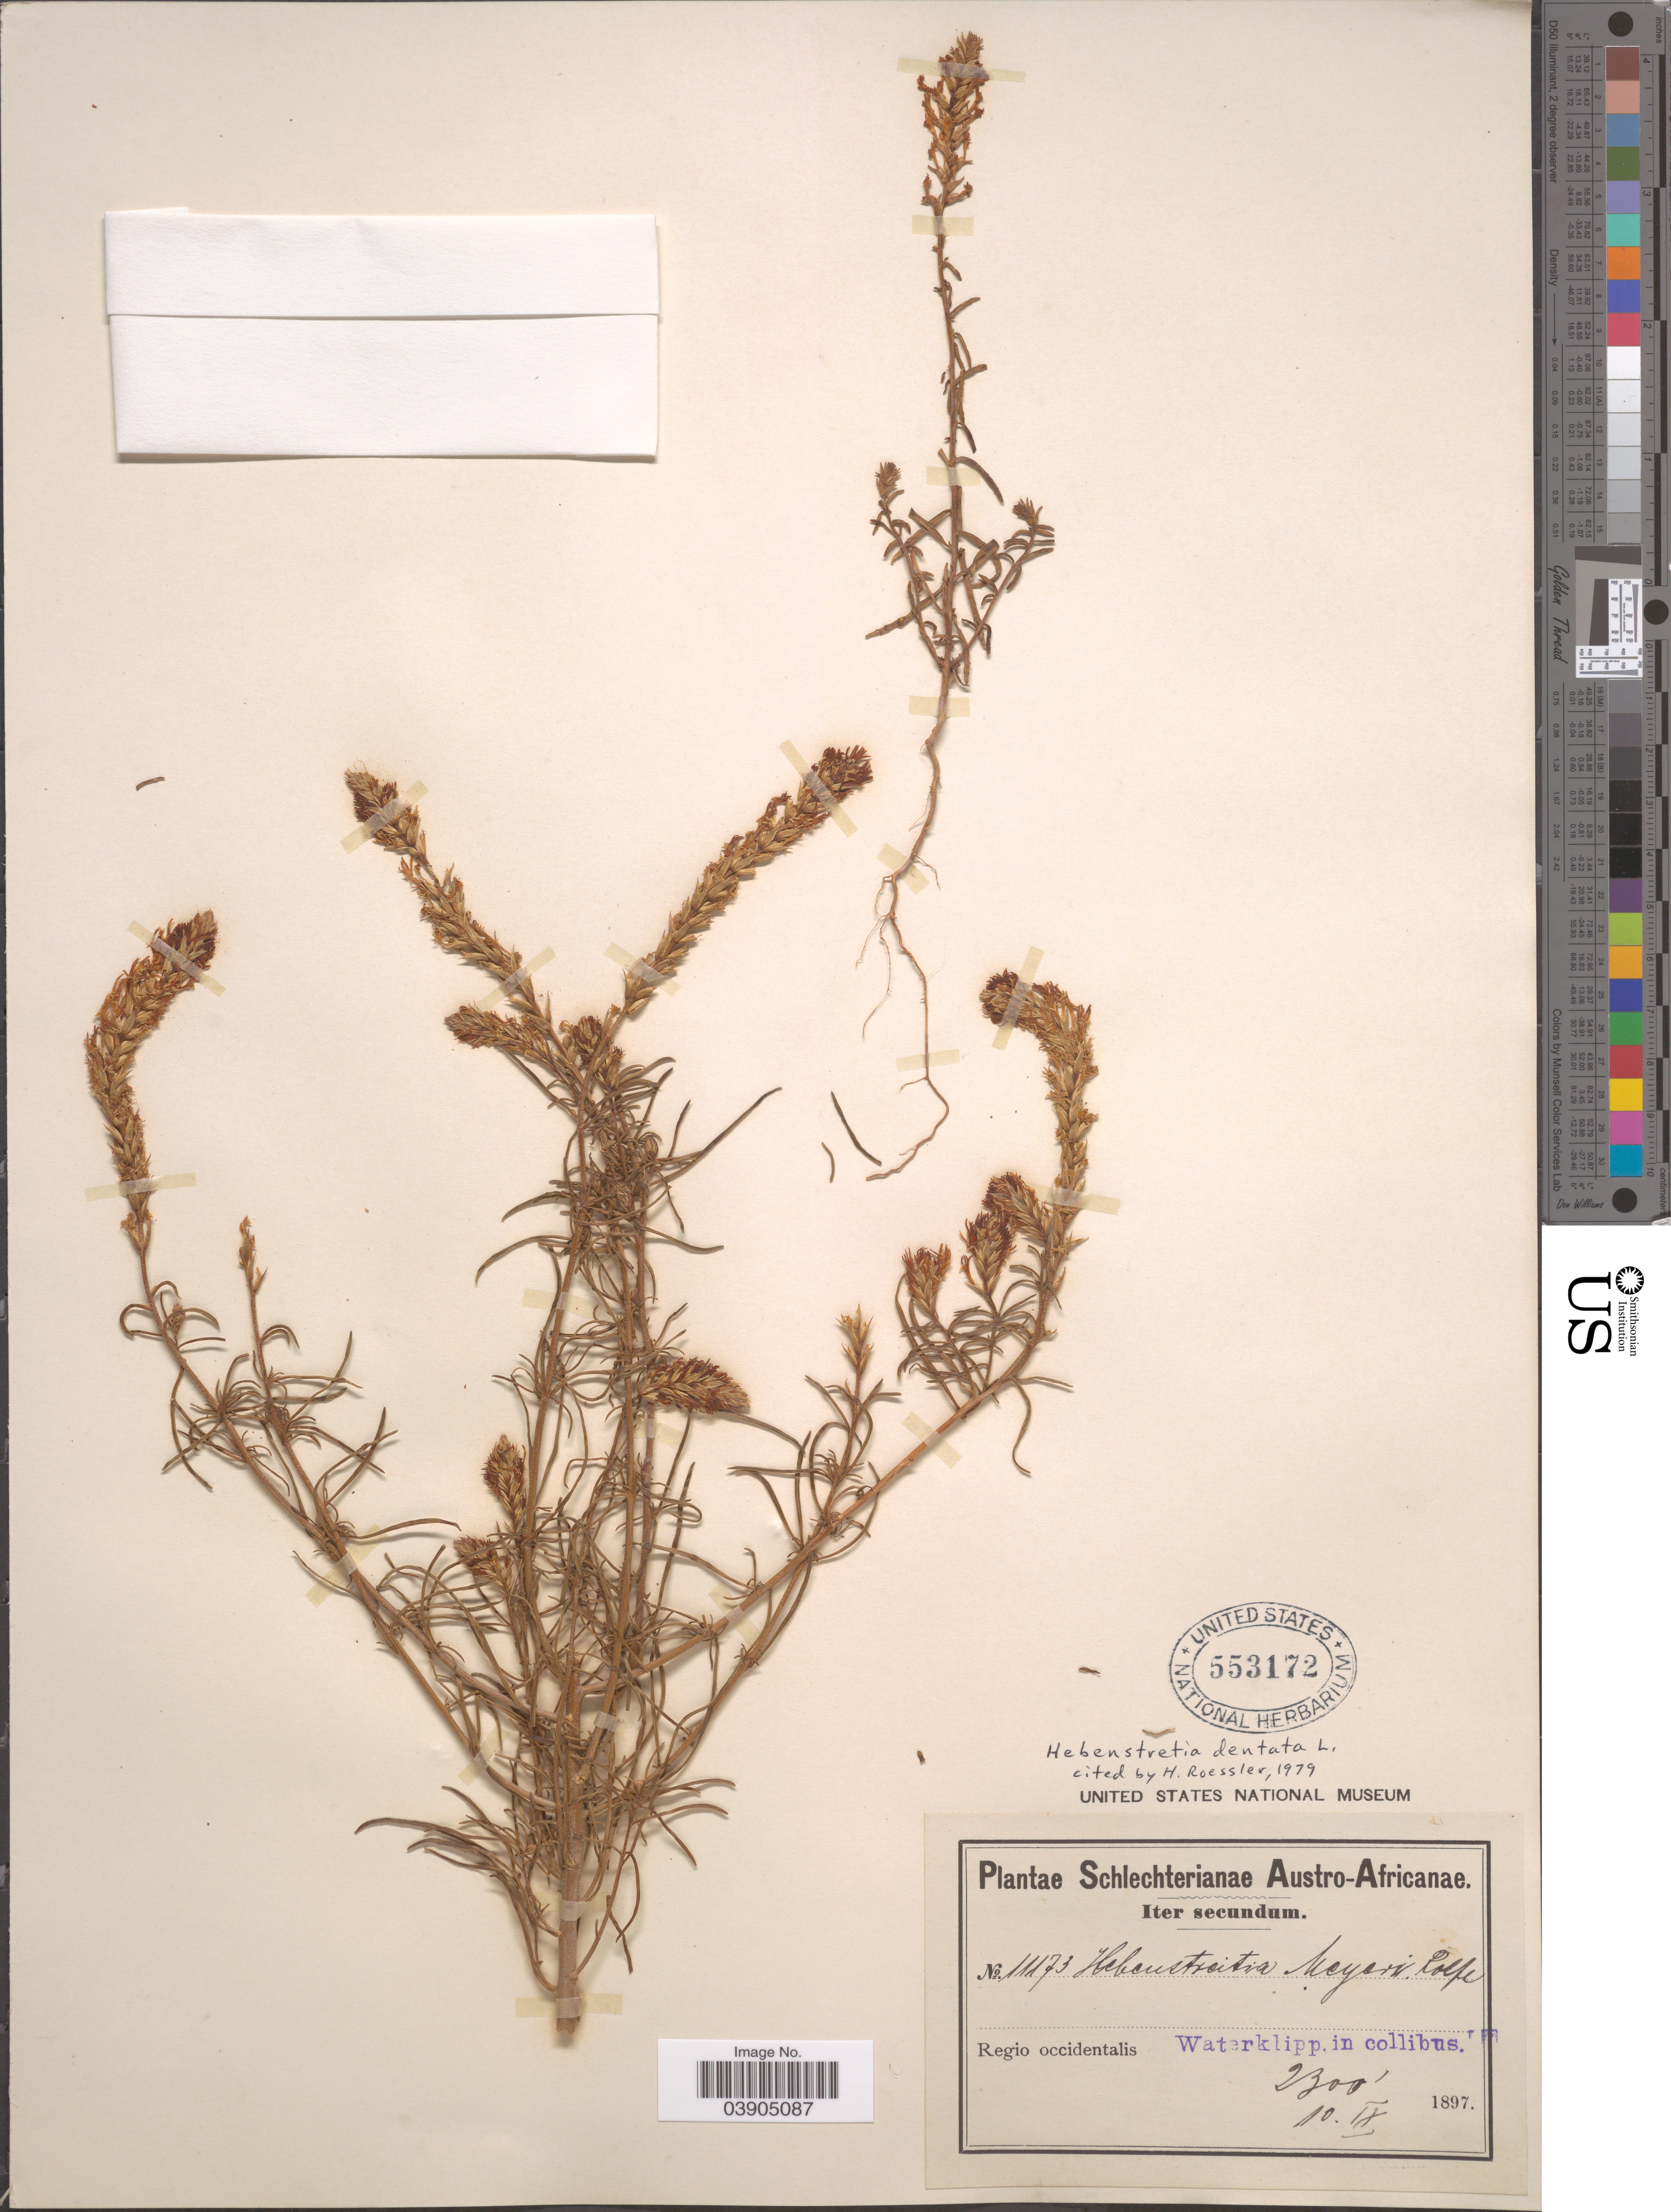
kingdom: Plantae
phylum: Tracheophyta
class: Magnoliopsida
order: Lamiales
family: Scrophulariaceae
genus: Hebenstretia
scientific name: Hebenstretia dentata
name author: L.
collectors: Schlechter, --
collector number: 11173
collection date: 1897-09-10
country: South Africa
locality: Austro-Africanae. Regio occidentalis. Waterklipp.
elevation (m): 701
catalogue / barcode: US 553172